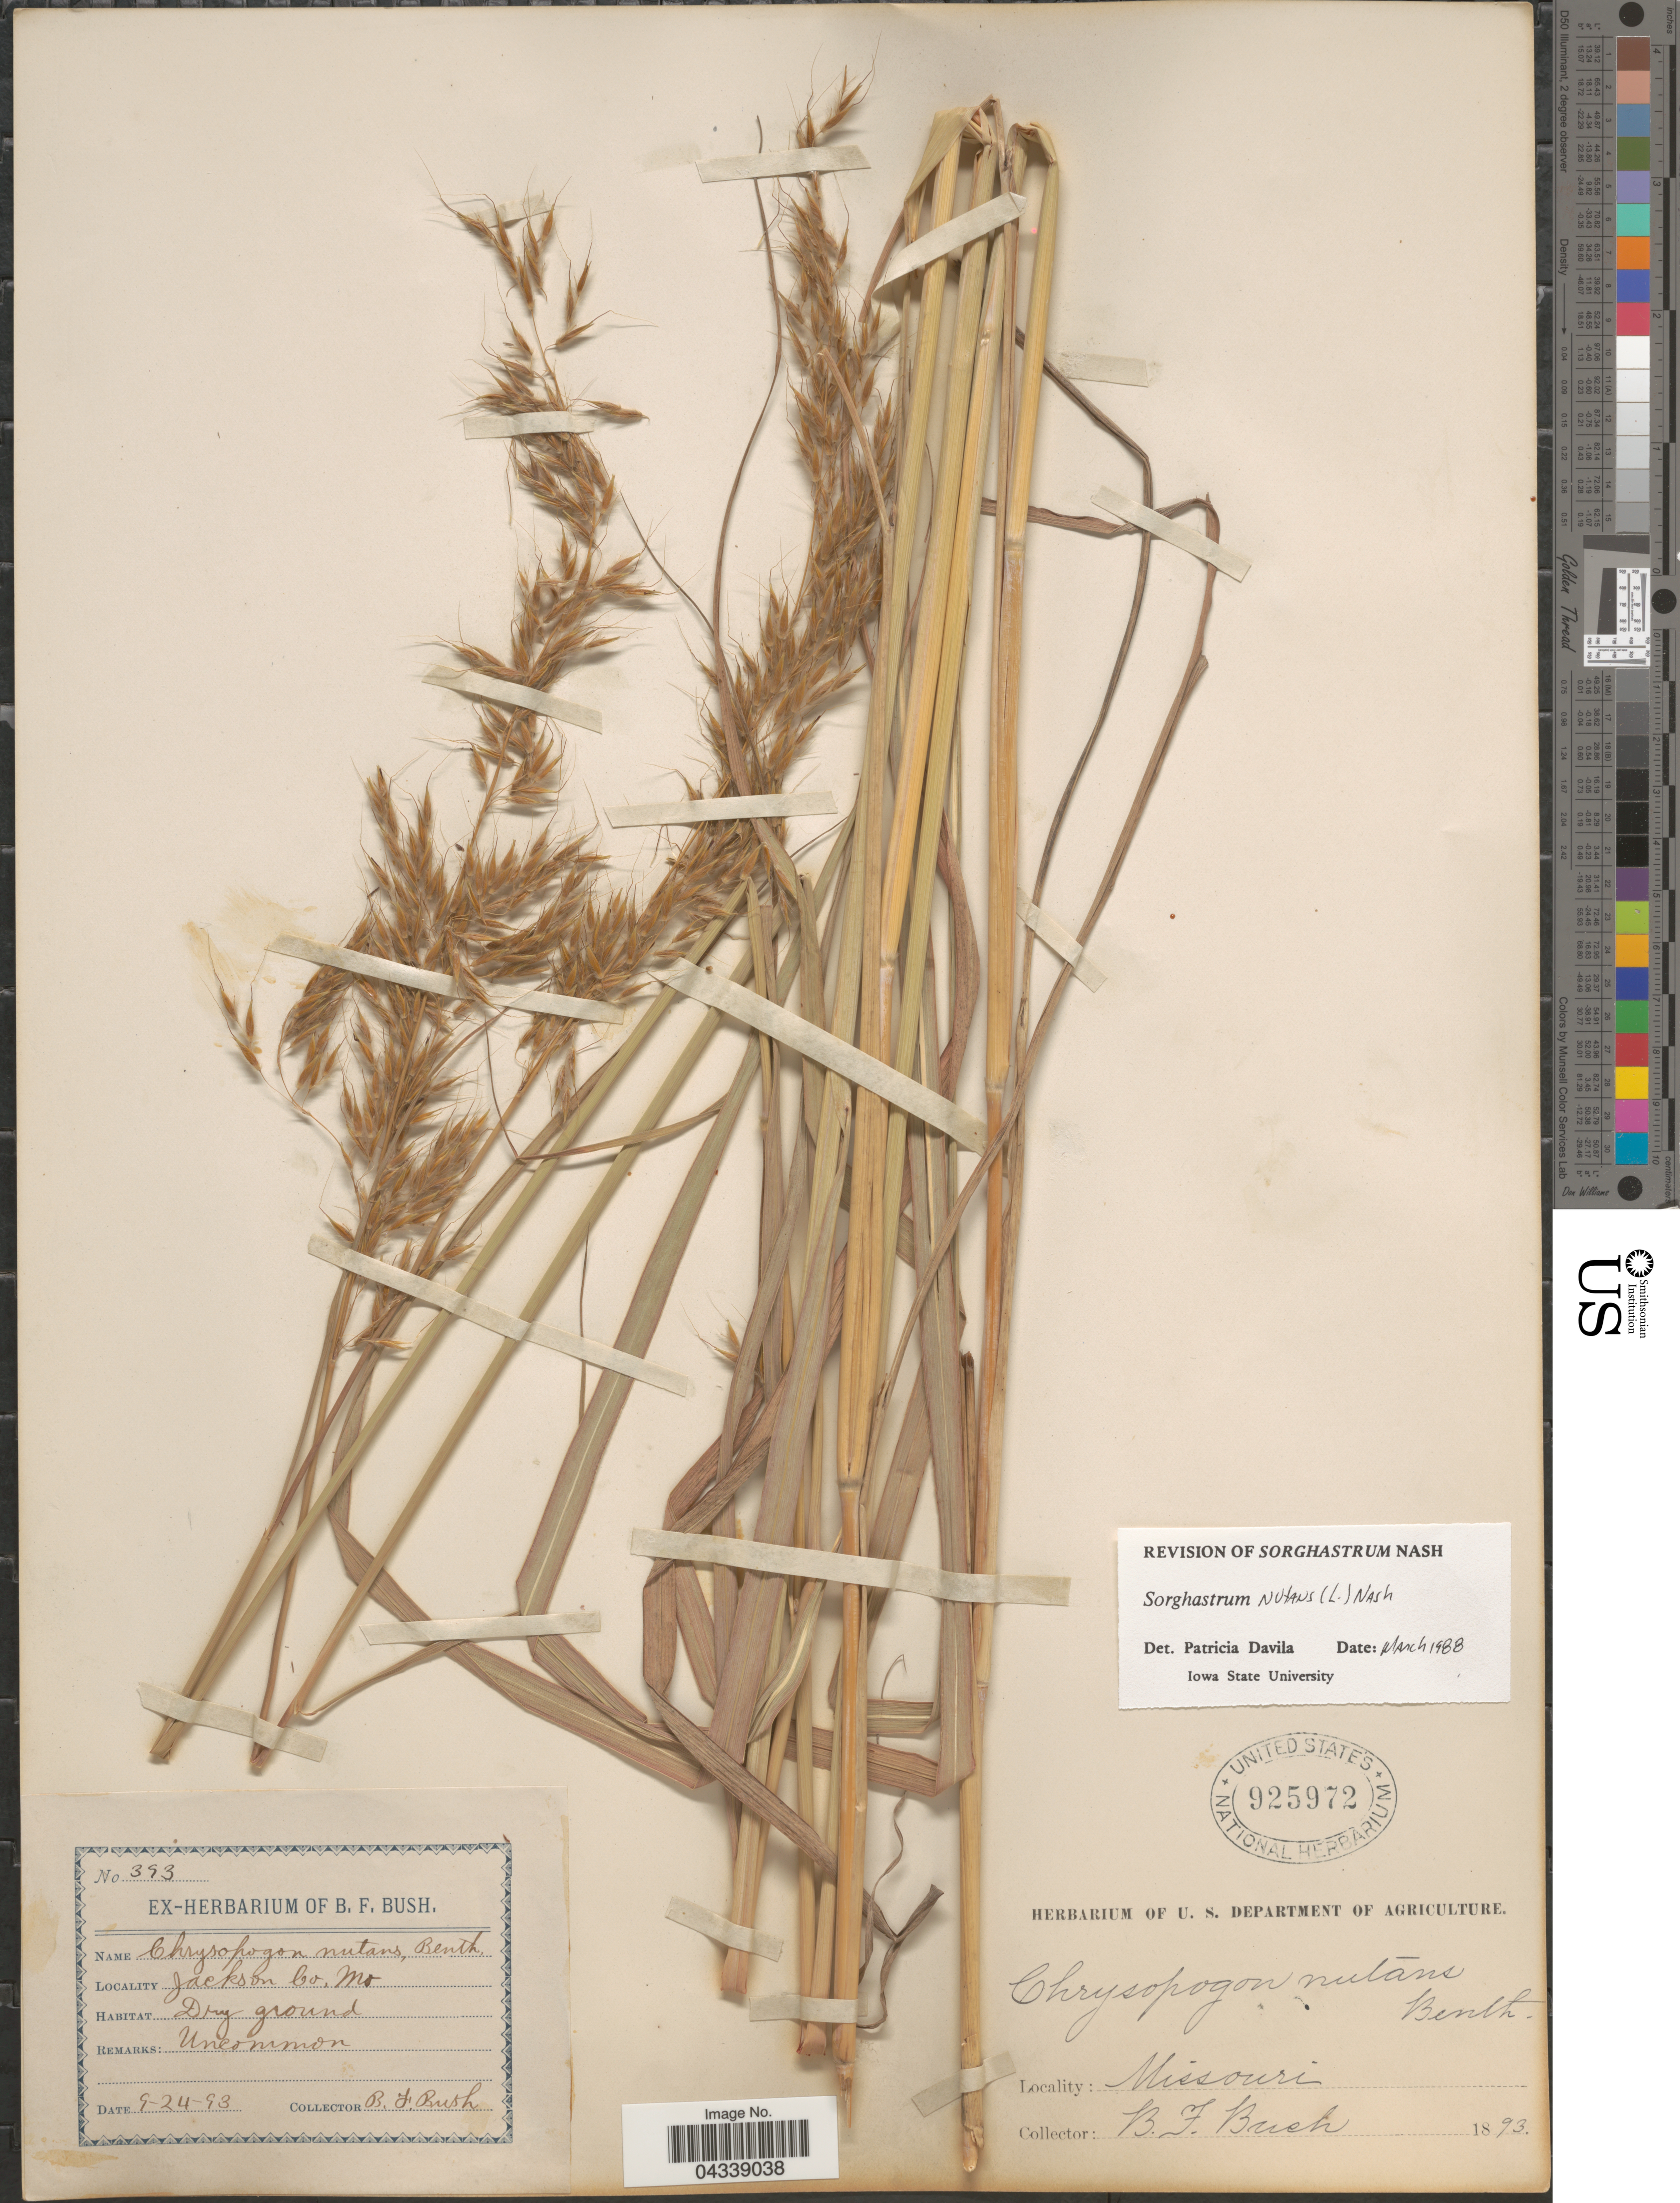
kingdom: Plantae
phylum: Tracheophyta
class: Liliopsida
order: Poales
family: Poaceae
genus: Sorghastrum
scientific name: Sorghastrum nutans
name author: (L.) Nash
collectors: B. F. Bush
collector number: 393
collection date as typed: Transcribed d/m/y: 24/9/93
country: United States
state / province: Missouri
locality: Jackson Co. Dry ground.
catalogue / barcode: US 925972